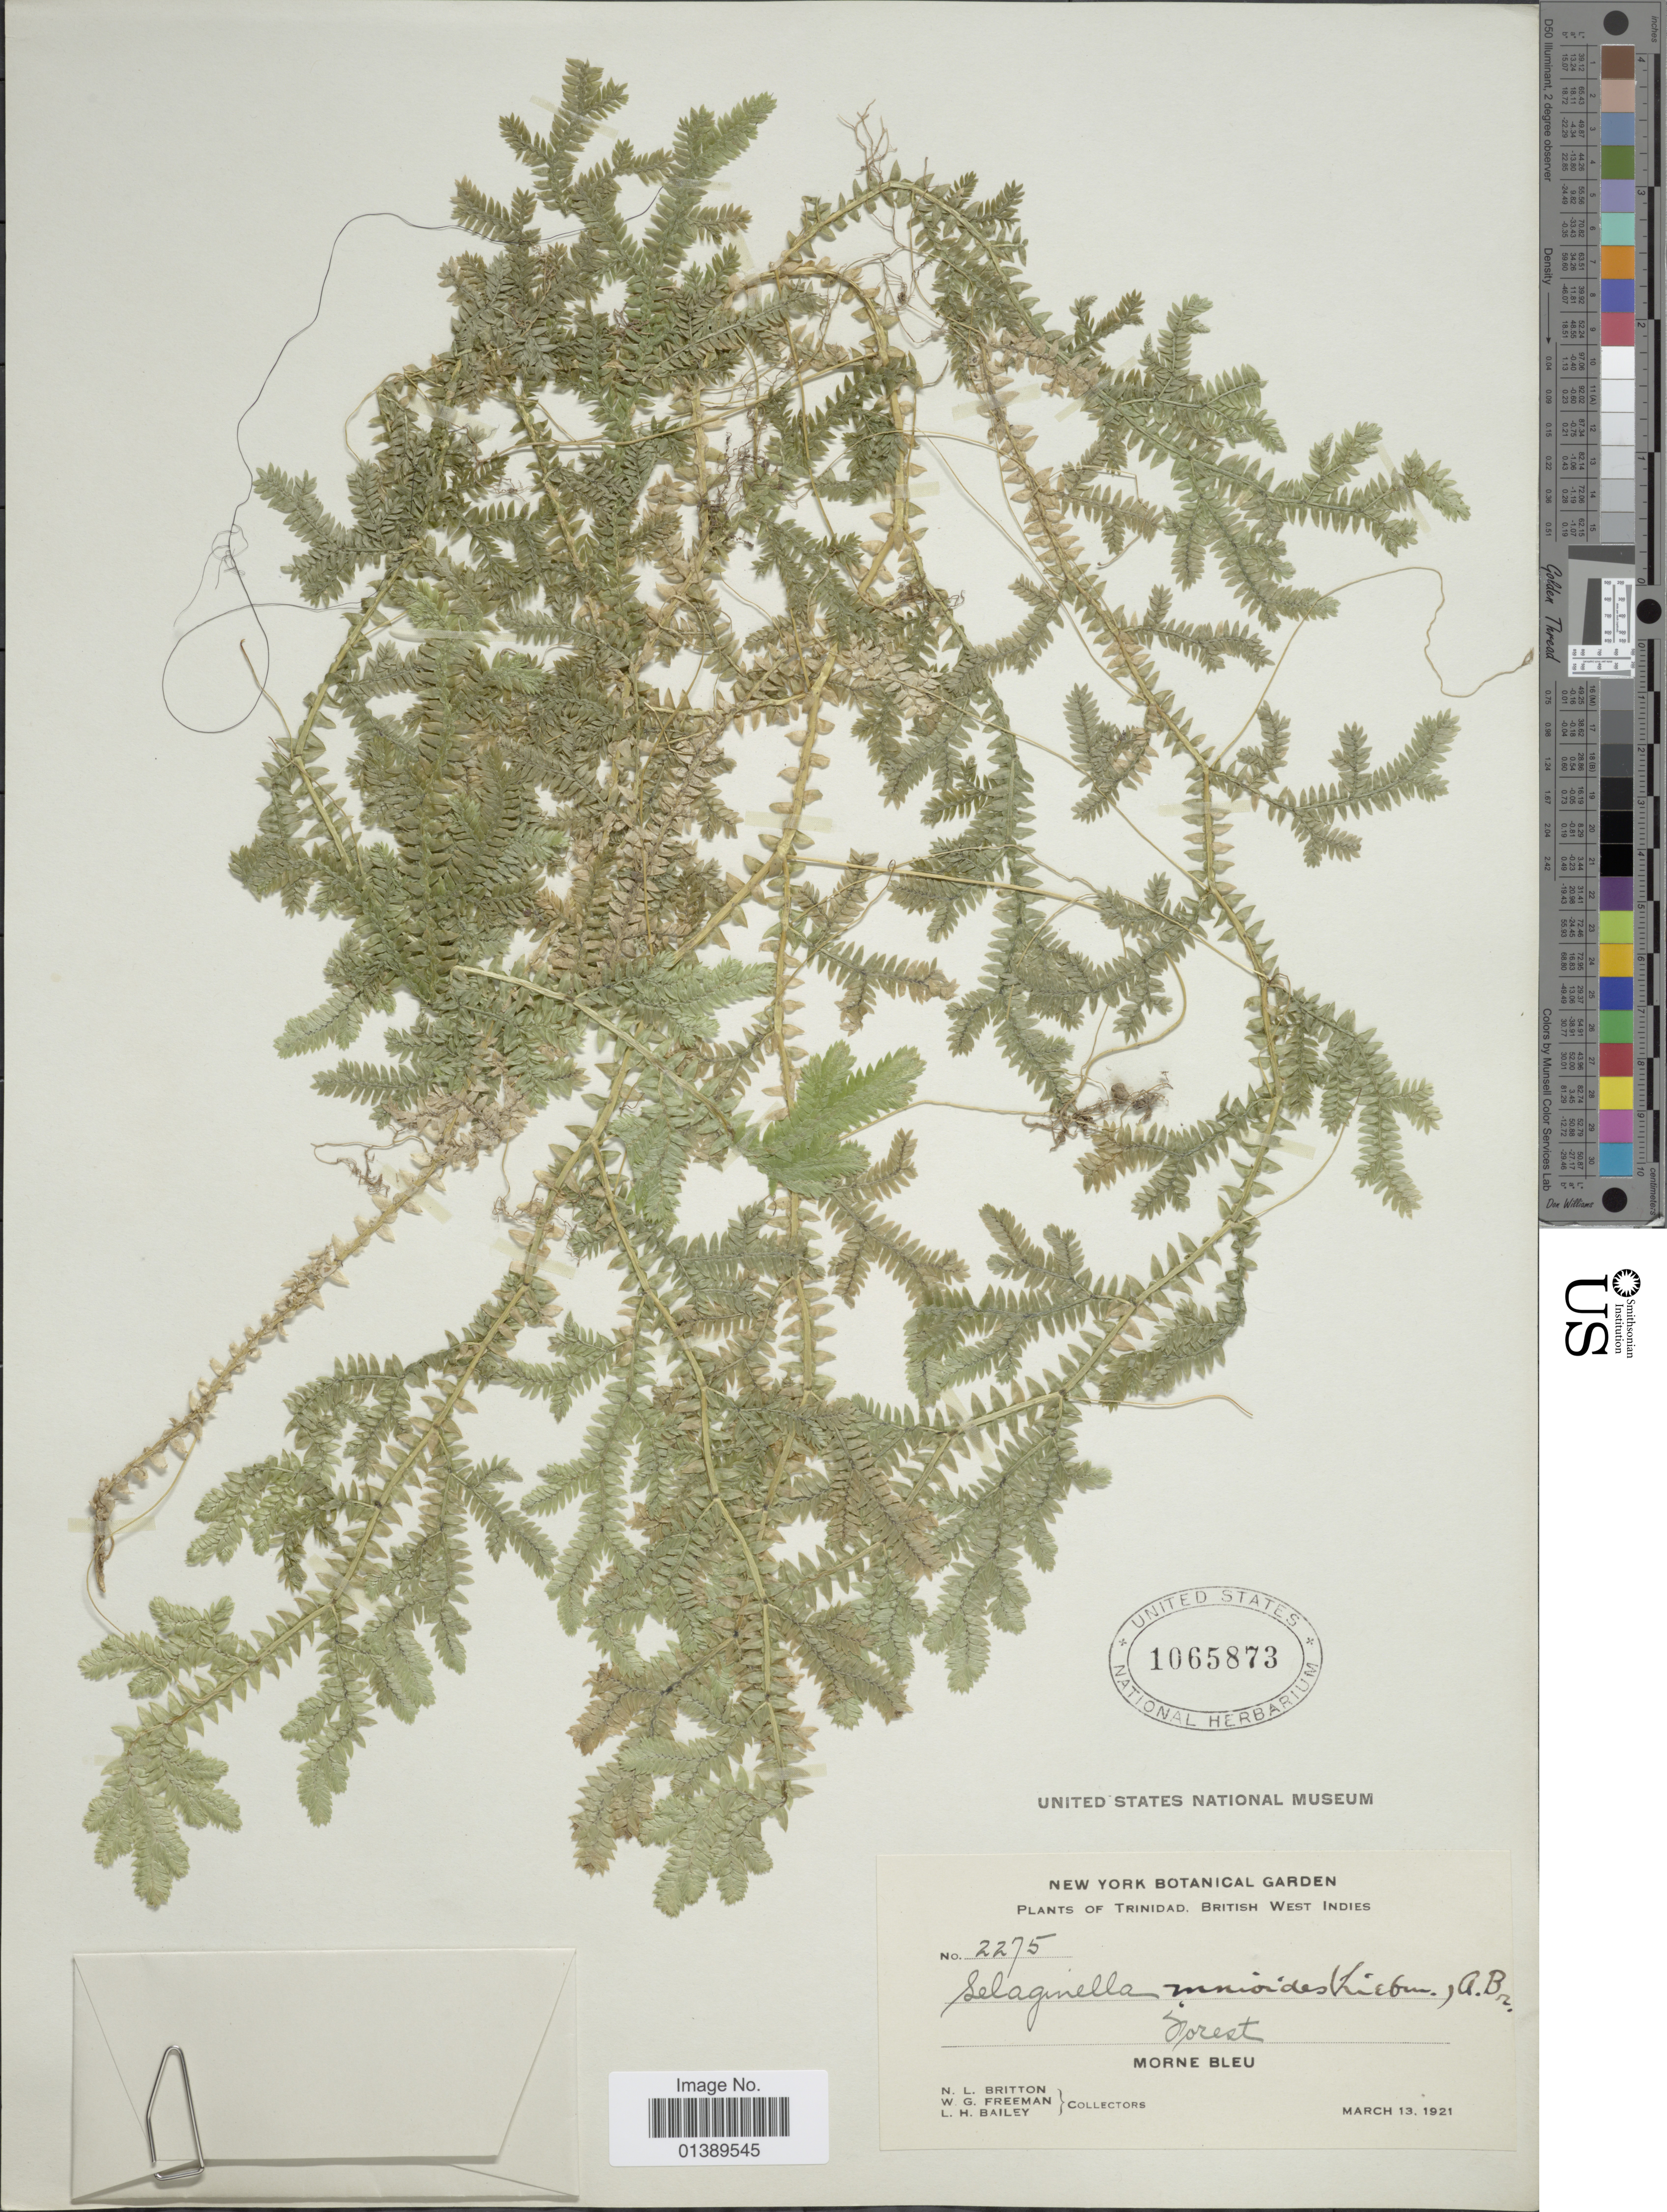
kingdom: Plantae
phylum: Tracheophyta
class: Lycopodiopsida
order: Selaginellales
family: Selaginellaceae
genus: Selaginella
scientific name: Selaginella diffusa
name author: (C. Presl) Spring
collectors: N. Britton, W. Freeman & L. H. Bailey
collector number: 2275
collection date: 1921-03-13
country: Trinidad and Tobago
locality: Trinidad, British West Indies, Forest, Morne Bleu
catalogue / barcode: US 1065873